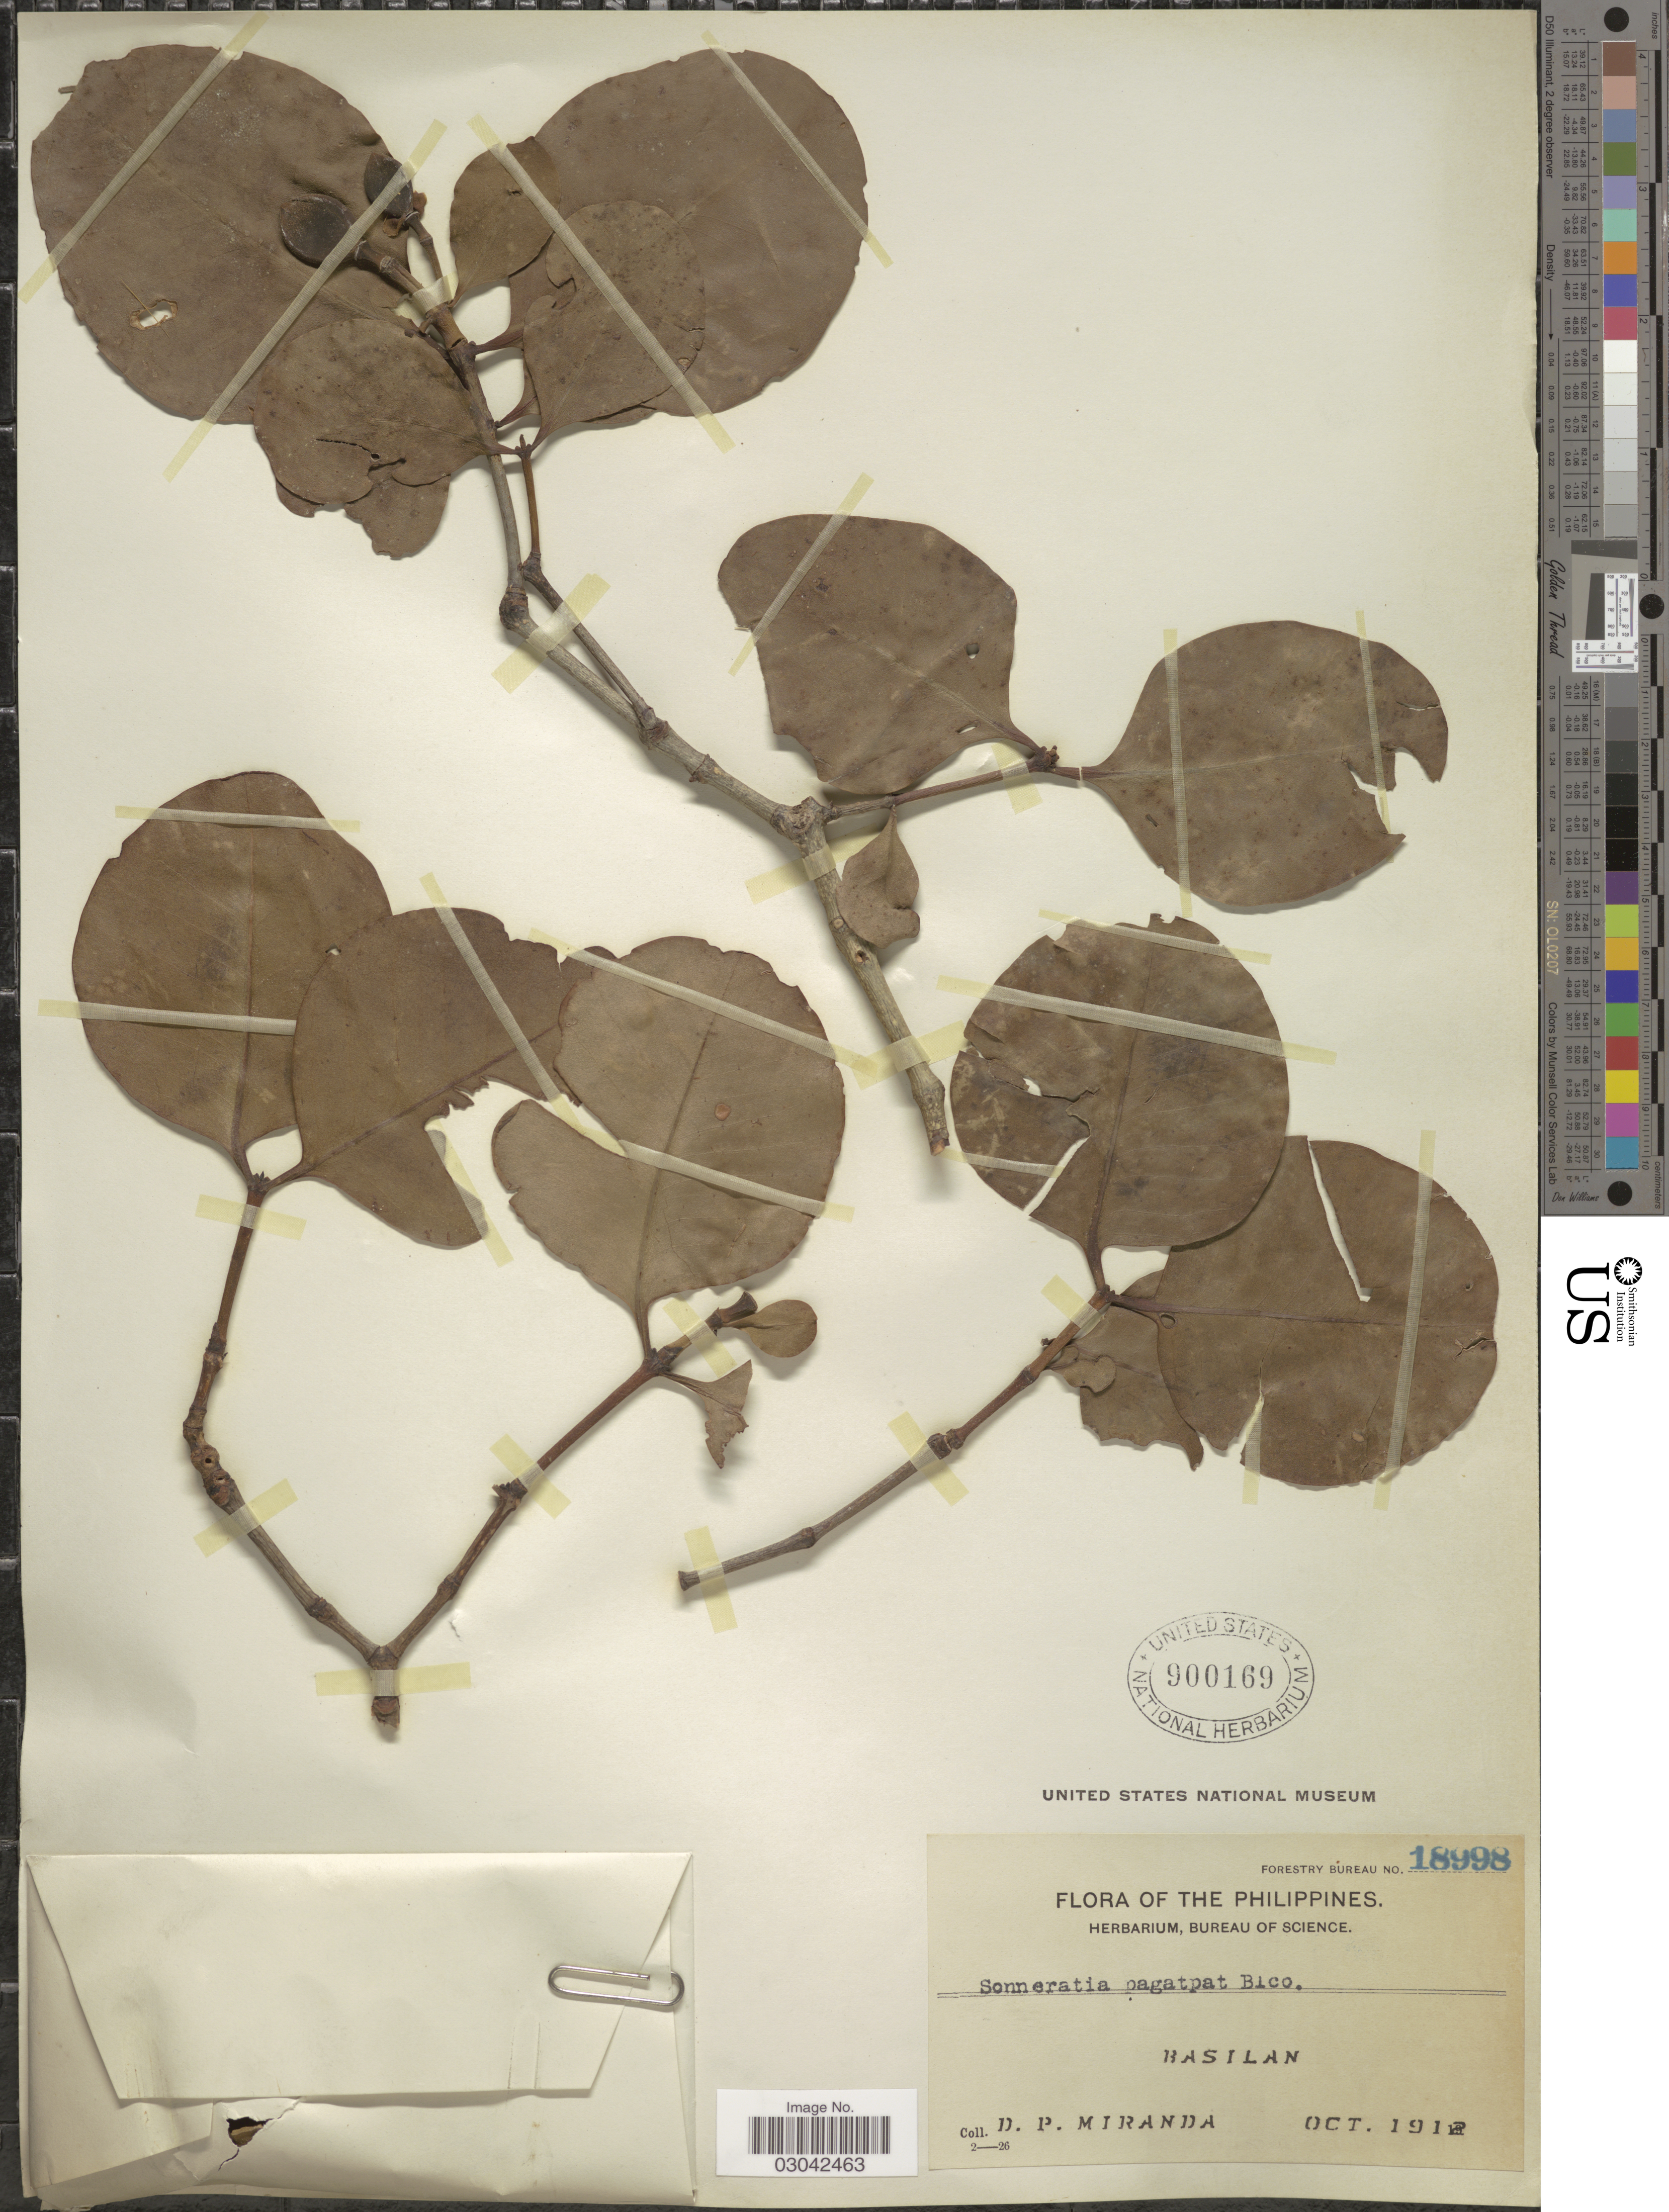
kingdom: Plantae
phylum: Tracheophyta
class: Magnoliopsida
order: Myrtales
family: Lythraceae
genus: Sonneratia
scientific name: Sonneratia pagatpat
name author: Blanco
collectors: D. P. Miranda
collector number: Forestry Bureau 18998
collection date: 1912-10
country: Philippines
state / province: Muslim Mindanao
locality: Basilan.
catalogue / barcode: US 900169